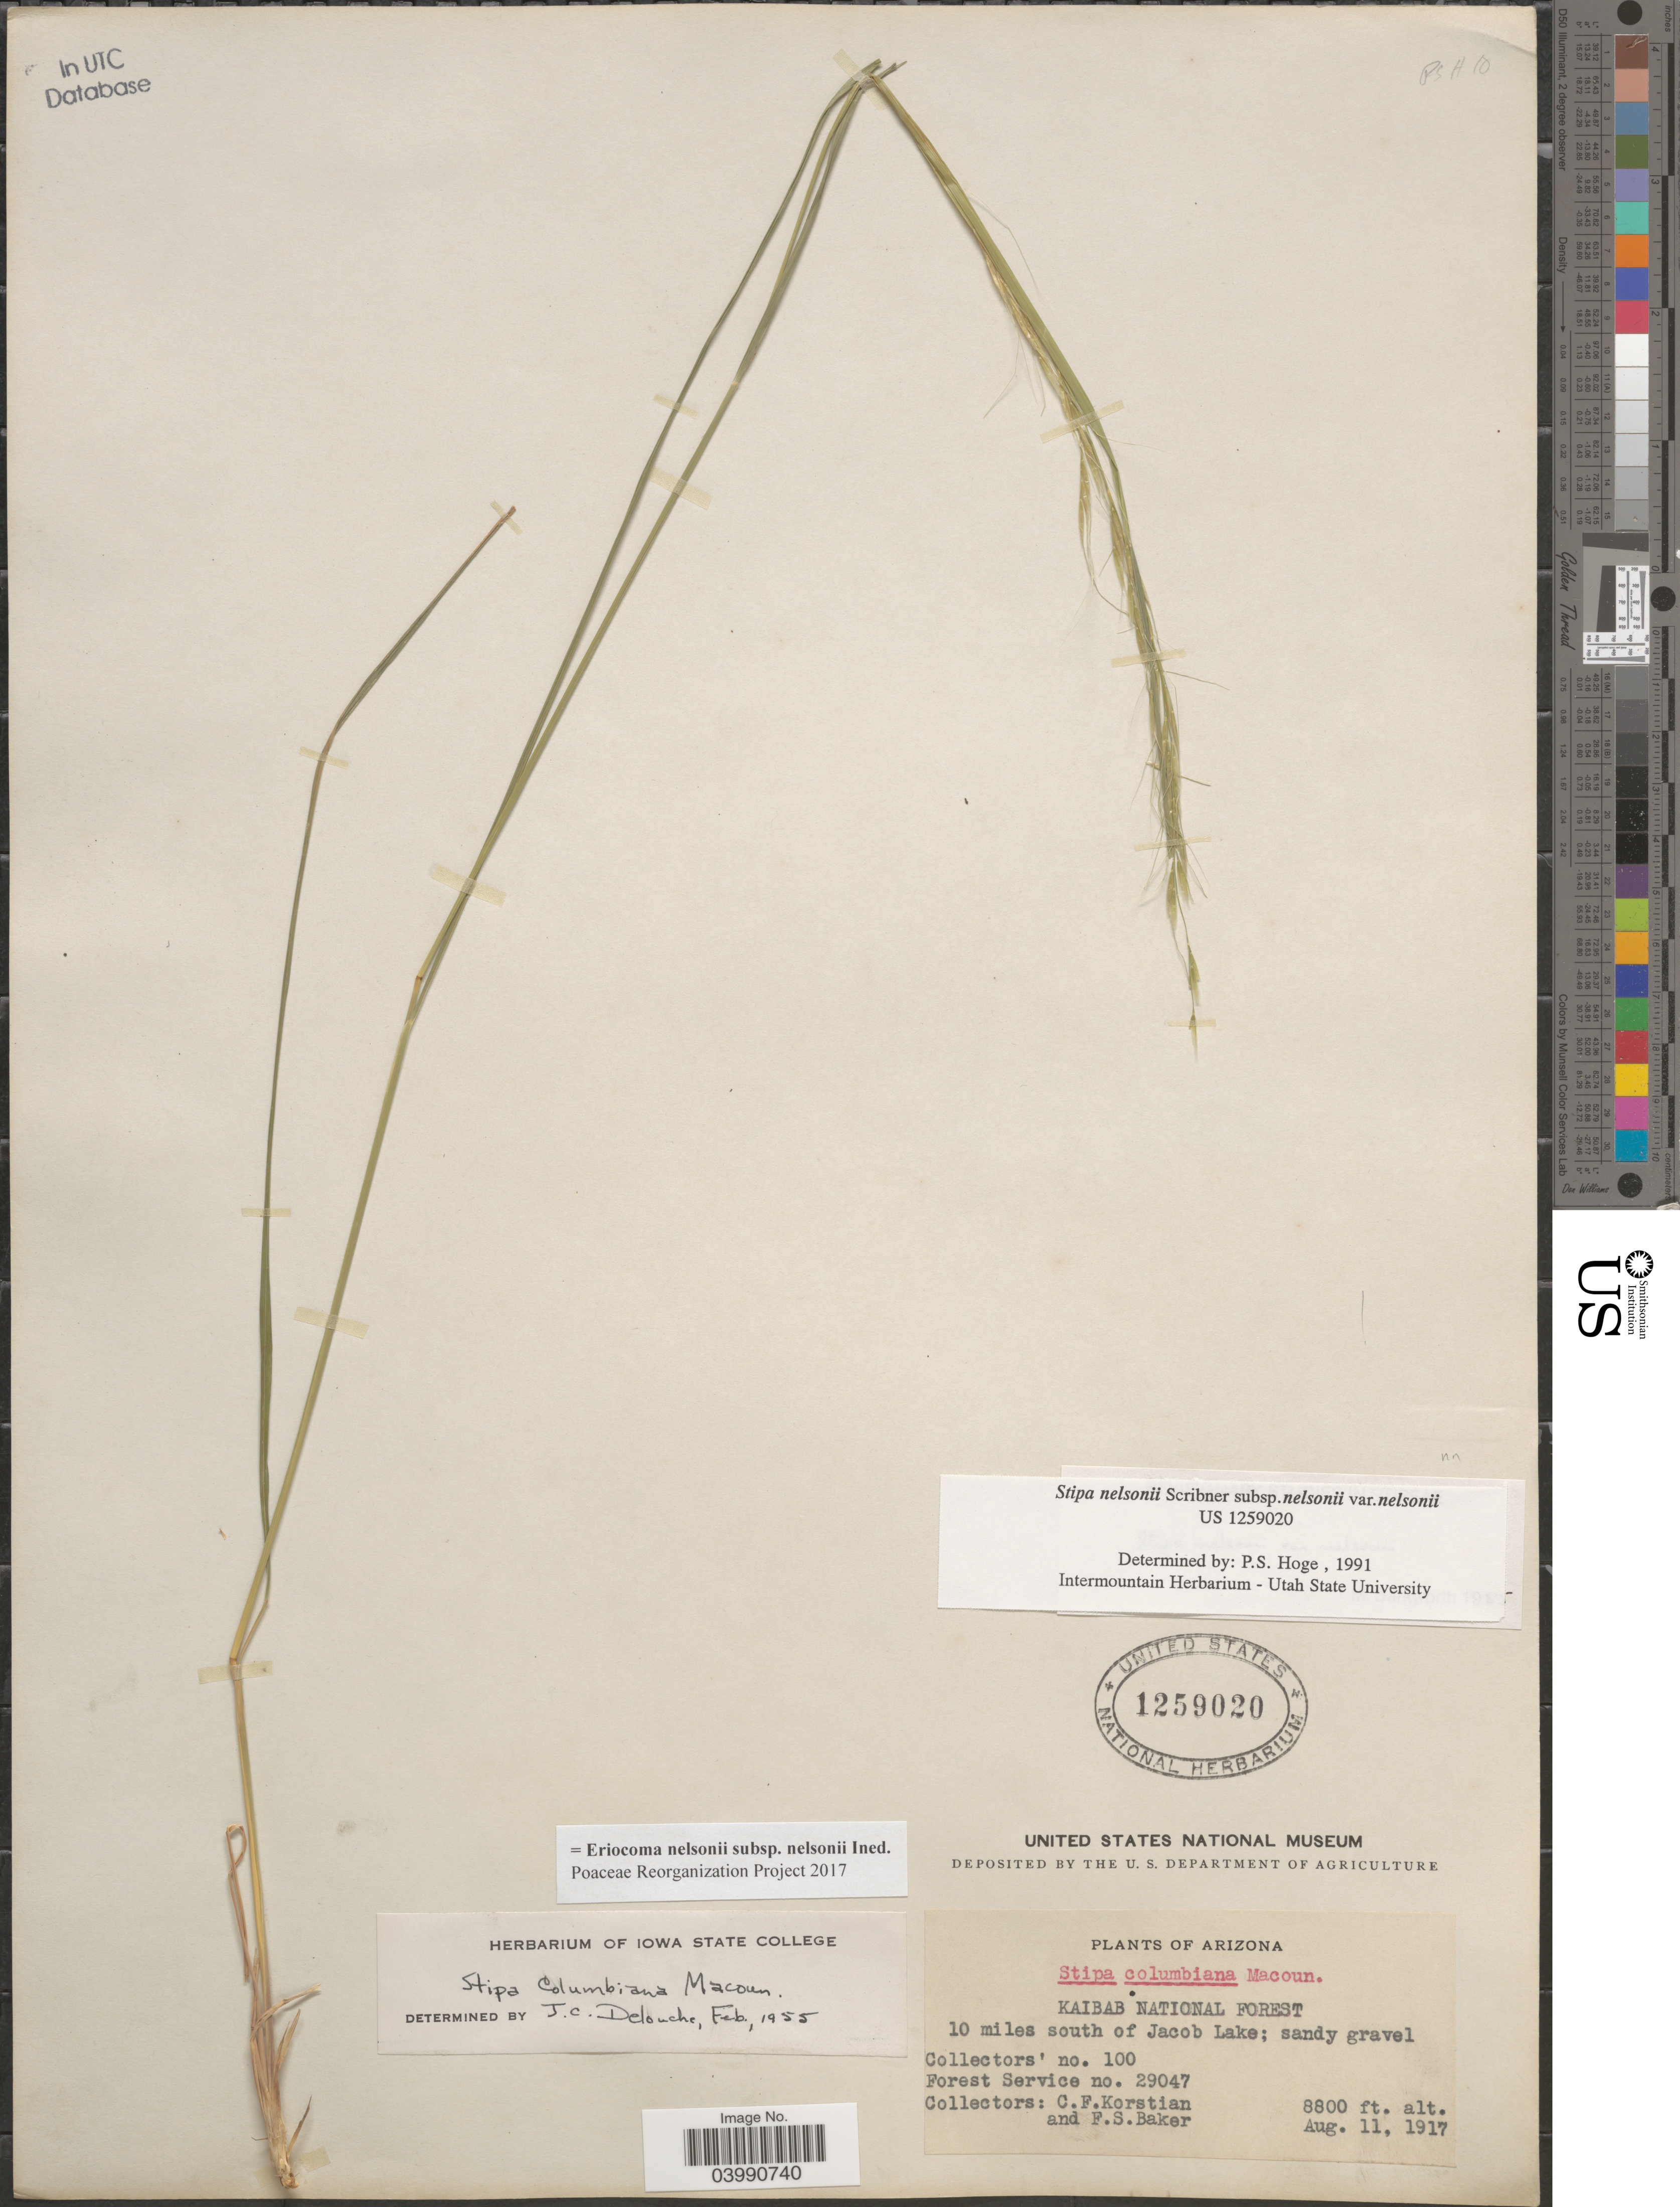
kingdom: Plantae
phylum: Tracheophyta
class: Liliopsida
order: Poales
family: Poaceae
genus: Eriocoma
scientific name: Eriocoma nelsonii subsp. nelsonii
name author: (Scribn.) Romasch.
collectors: C. F. Korstian & F. S. Baker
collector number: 100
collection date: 1917-08-11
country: United States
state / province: Arizona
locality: Kaibab National Forest. 10 miles south of Jacob Lake.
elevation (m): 2682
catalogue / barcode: US 1259020